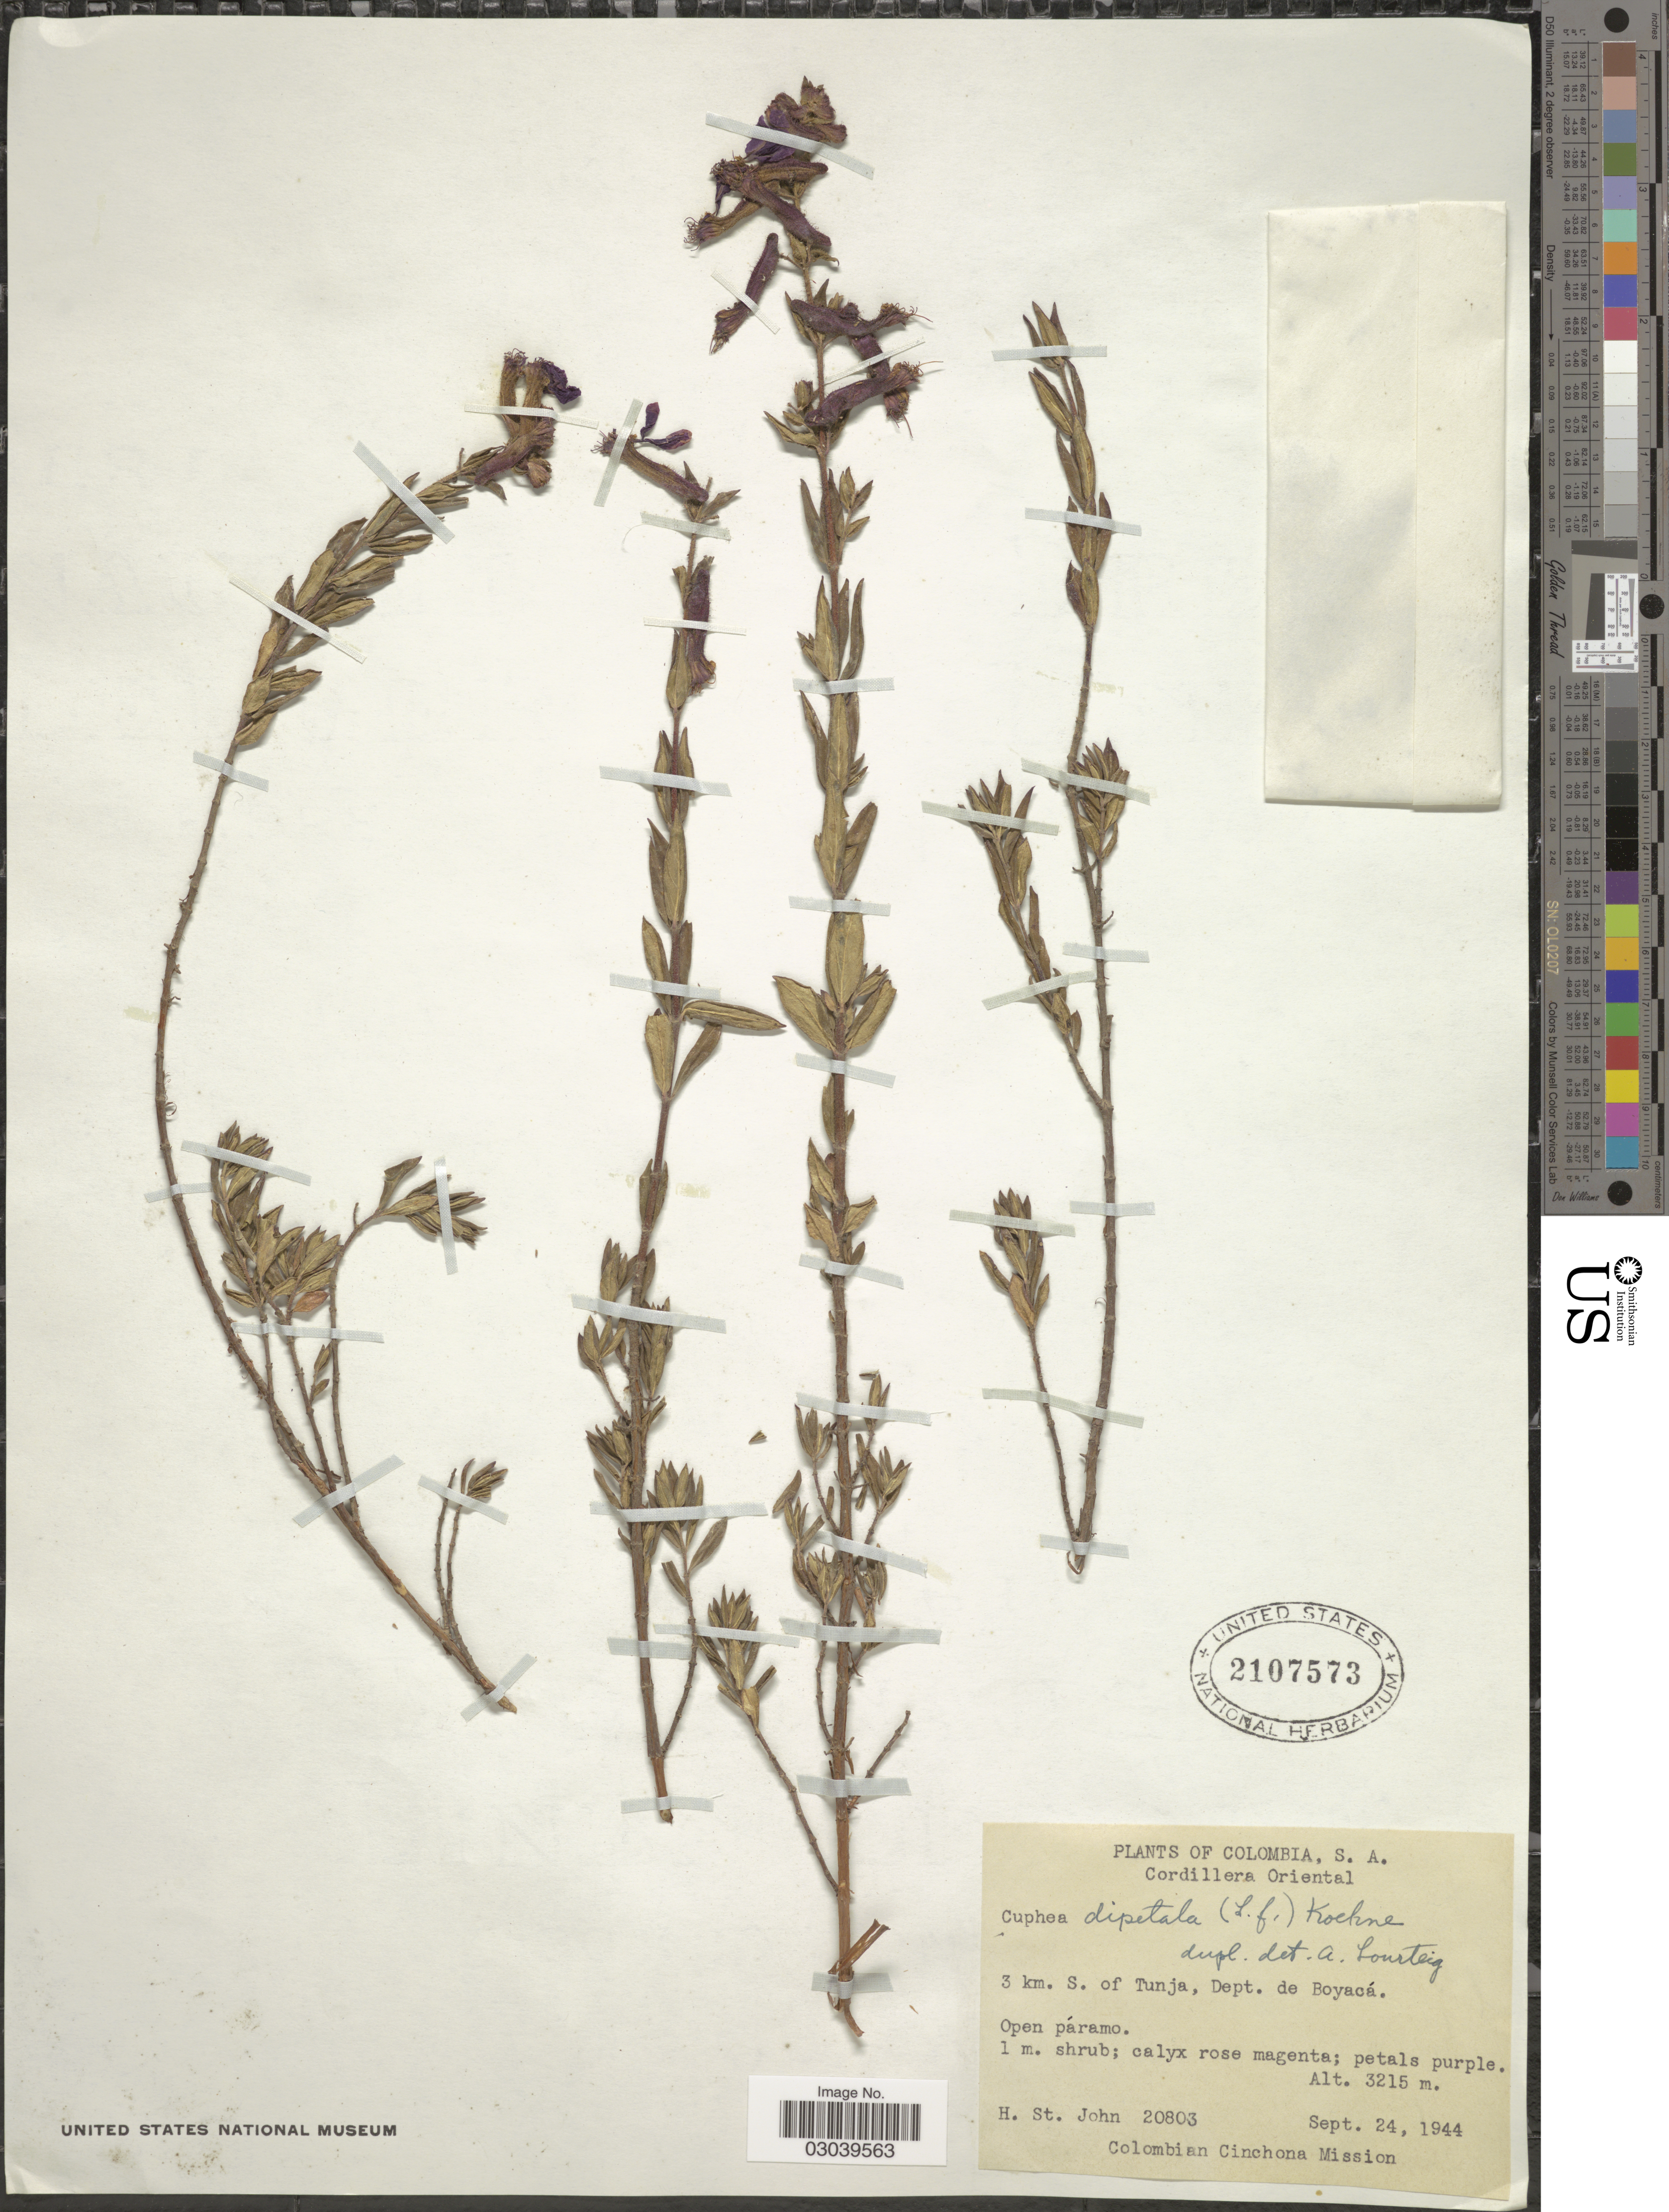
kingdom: Plantae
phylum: Tracheophyta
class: Magnoliopsida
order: Myrtales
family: Lythraceae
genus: Cuphea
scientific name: Cuphea dipetala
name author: (L. f.) Koehne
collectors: H. St. John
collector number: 20803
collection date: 1944-09-24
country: Colombia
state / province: Boyacá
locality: Cordillera Oriental. 3 km. S. of Tunja, Dept. de Boyacá.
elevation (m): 3215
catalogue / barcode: US 2107573